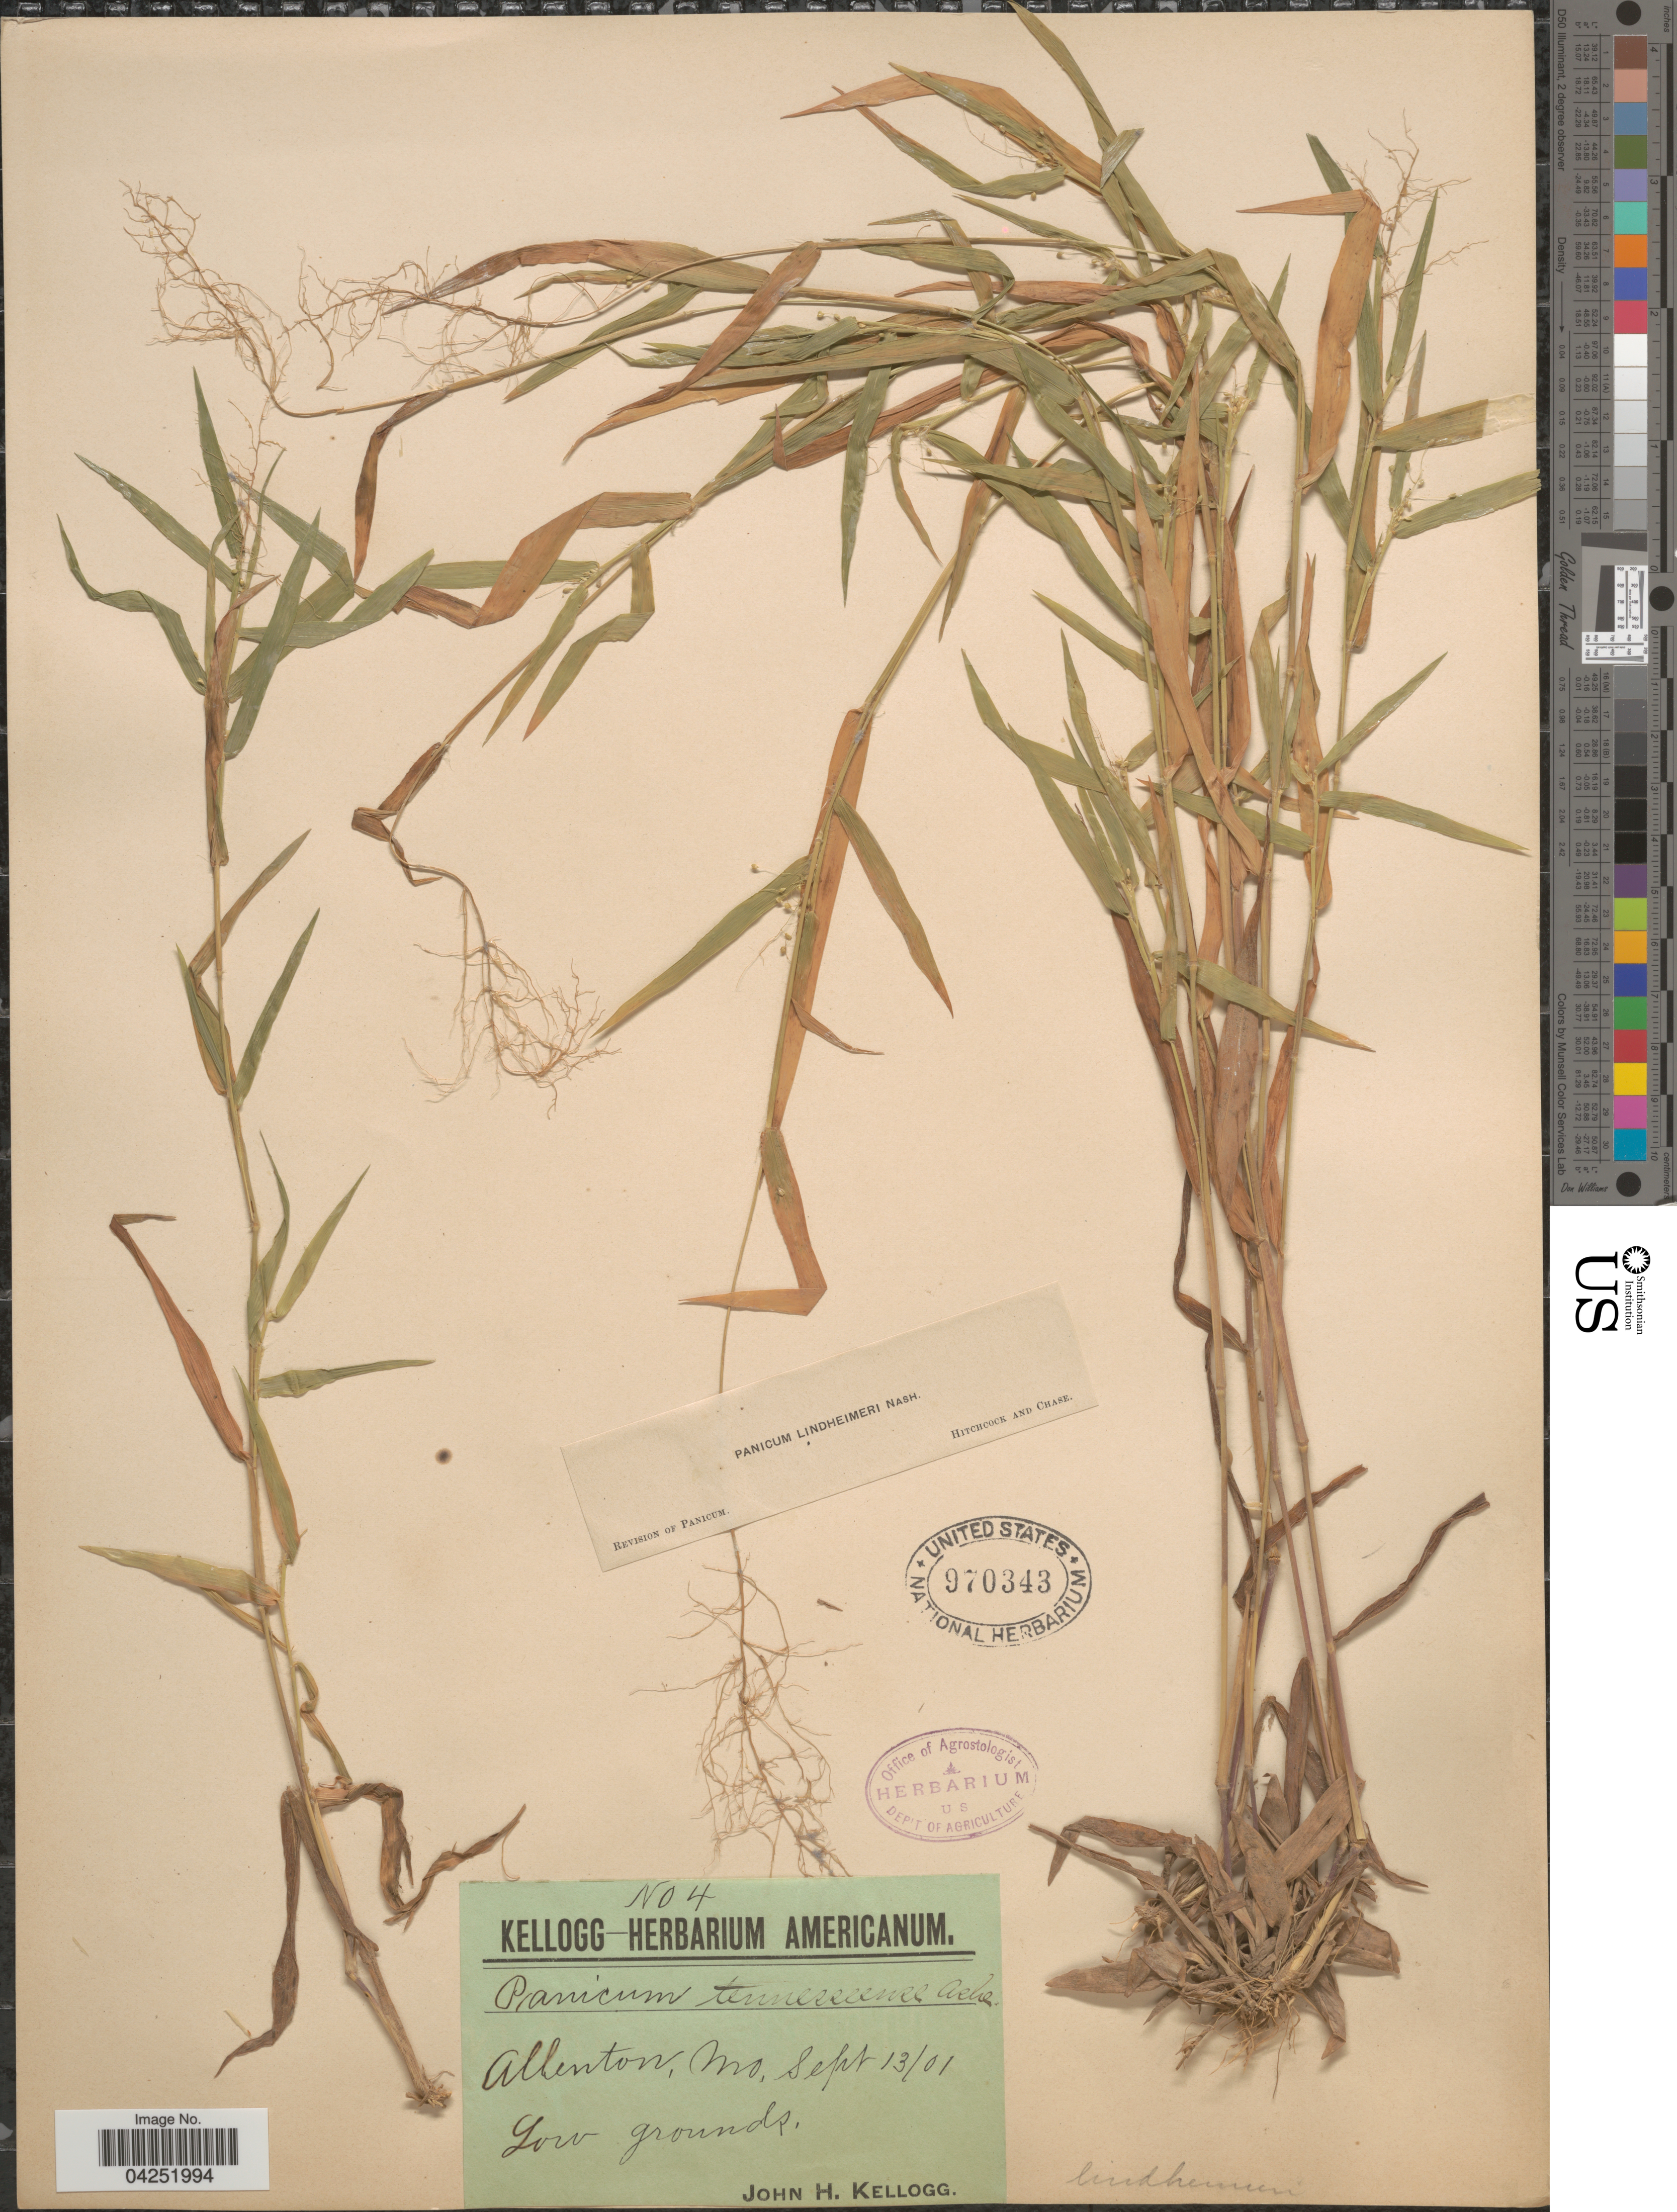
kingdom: Plantae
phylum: Tracheophyta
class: Liliopsida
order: Poales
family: Poaceae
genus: Dichanthelium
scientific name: Dichanthelium acuminatum var. lindheimeri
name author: (Nash) Gould & C.A. Clark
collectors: J. H. Kellogg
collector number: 4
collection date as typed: Transcribed d/m/y: 13/9/1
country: United States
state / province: Missouri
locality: Allenton.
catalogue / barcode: US 970343